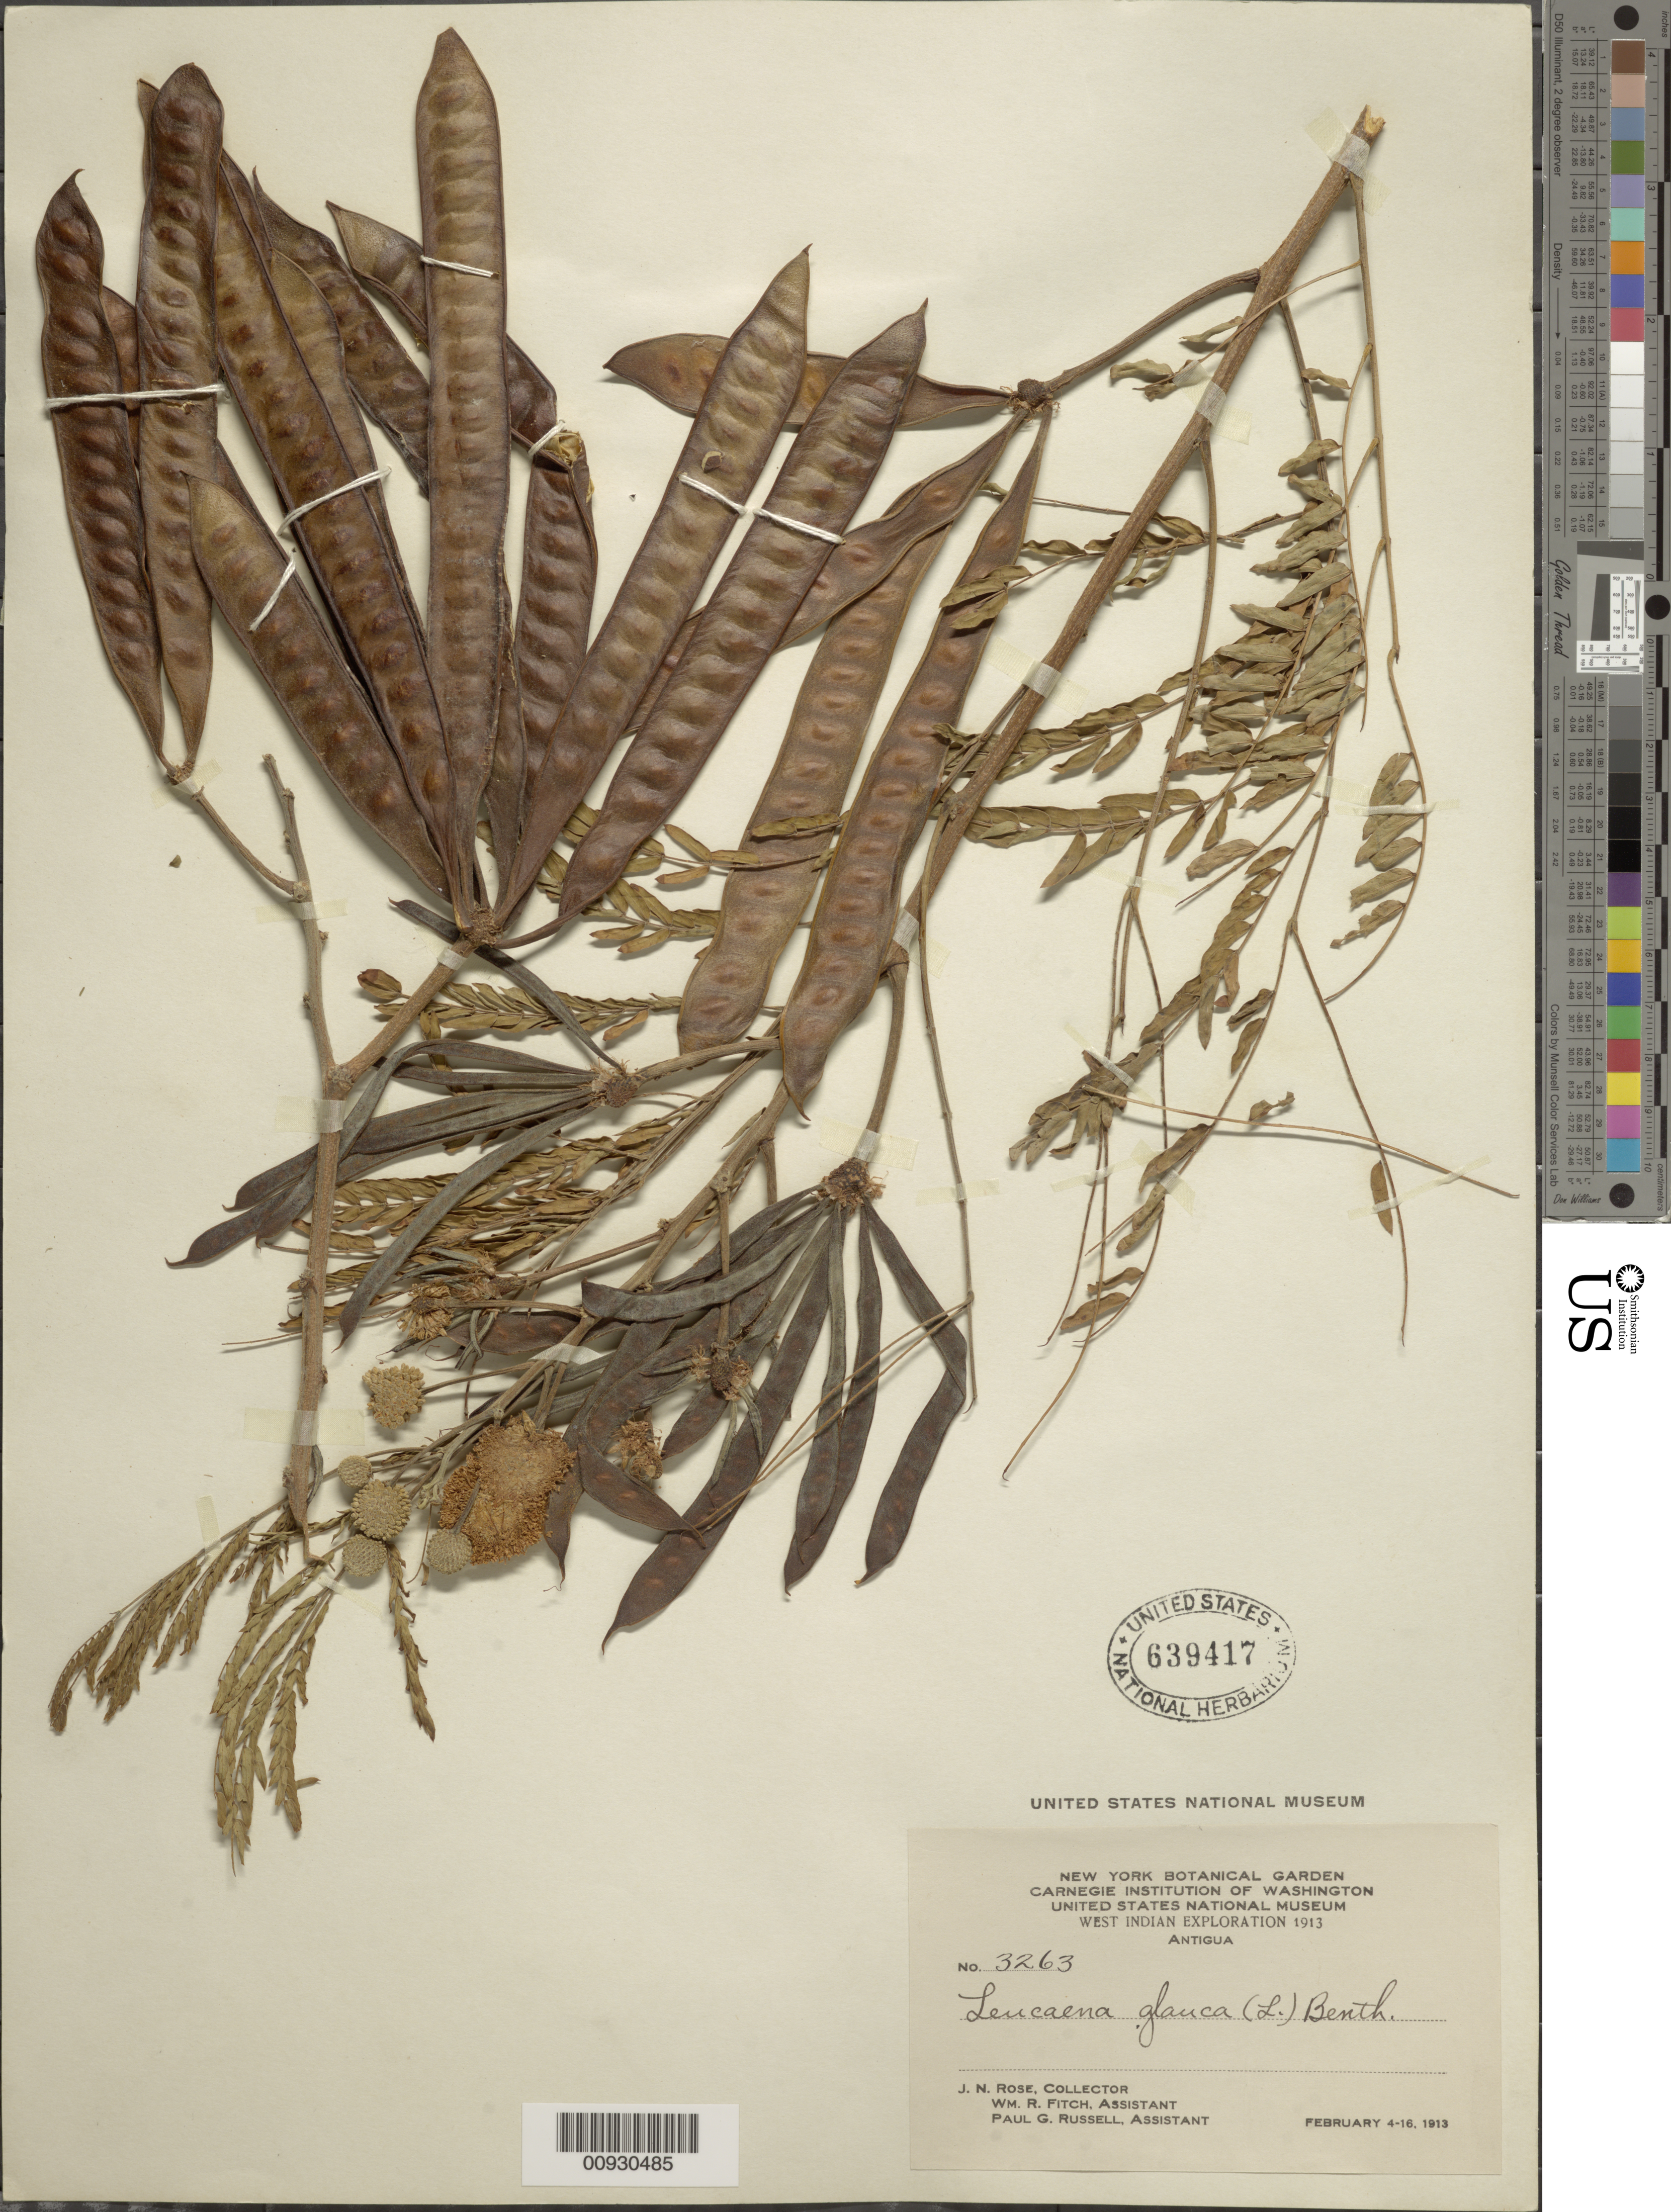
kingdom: Plantae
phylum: Tracheophyta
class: Magnoliopsida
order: Fabales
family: Fabaceae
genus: Leucaena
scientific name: Leucaena leucocephala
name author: (Lam.) de Wit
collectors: J. N. Rose, W. R. Fitch & P. G. Russell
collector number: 3263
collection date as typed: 04 Feb 1913 to 16 Feb 1913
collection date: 1913-02-04/1913-02-16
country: Antigua and Barbuda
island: Leeward Is.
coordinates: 0 N, 0 E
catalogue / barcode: US 639417